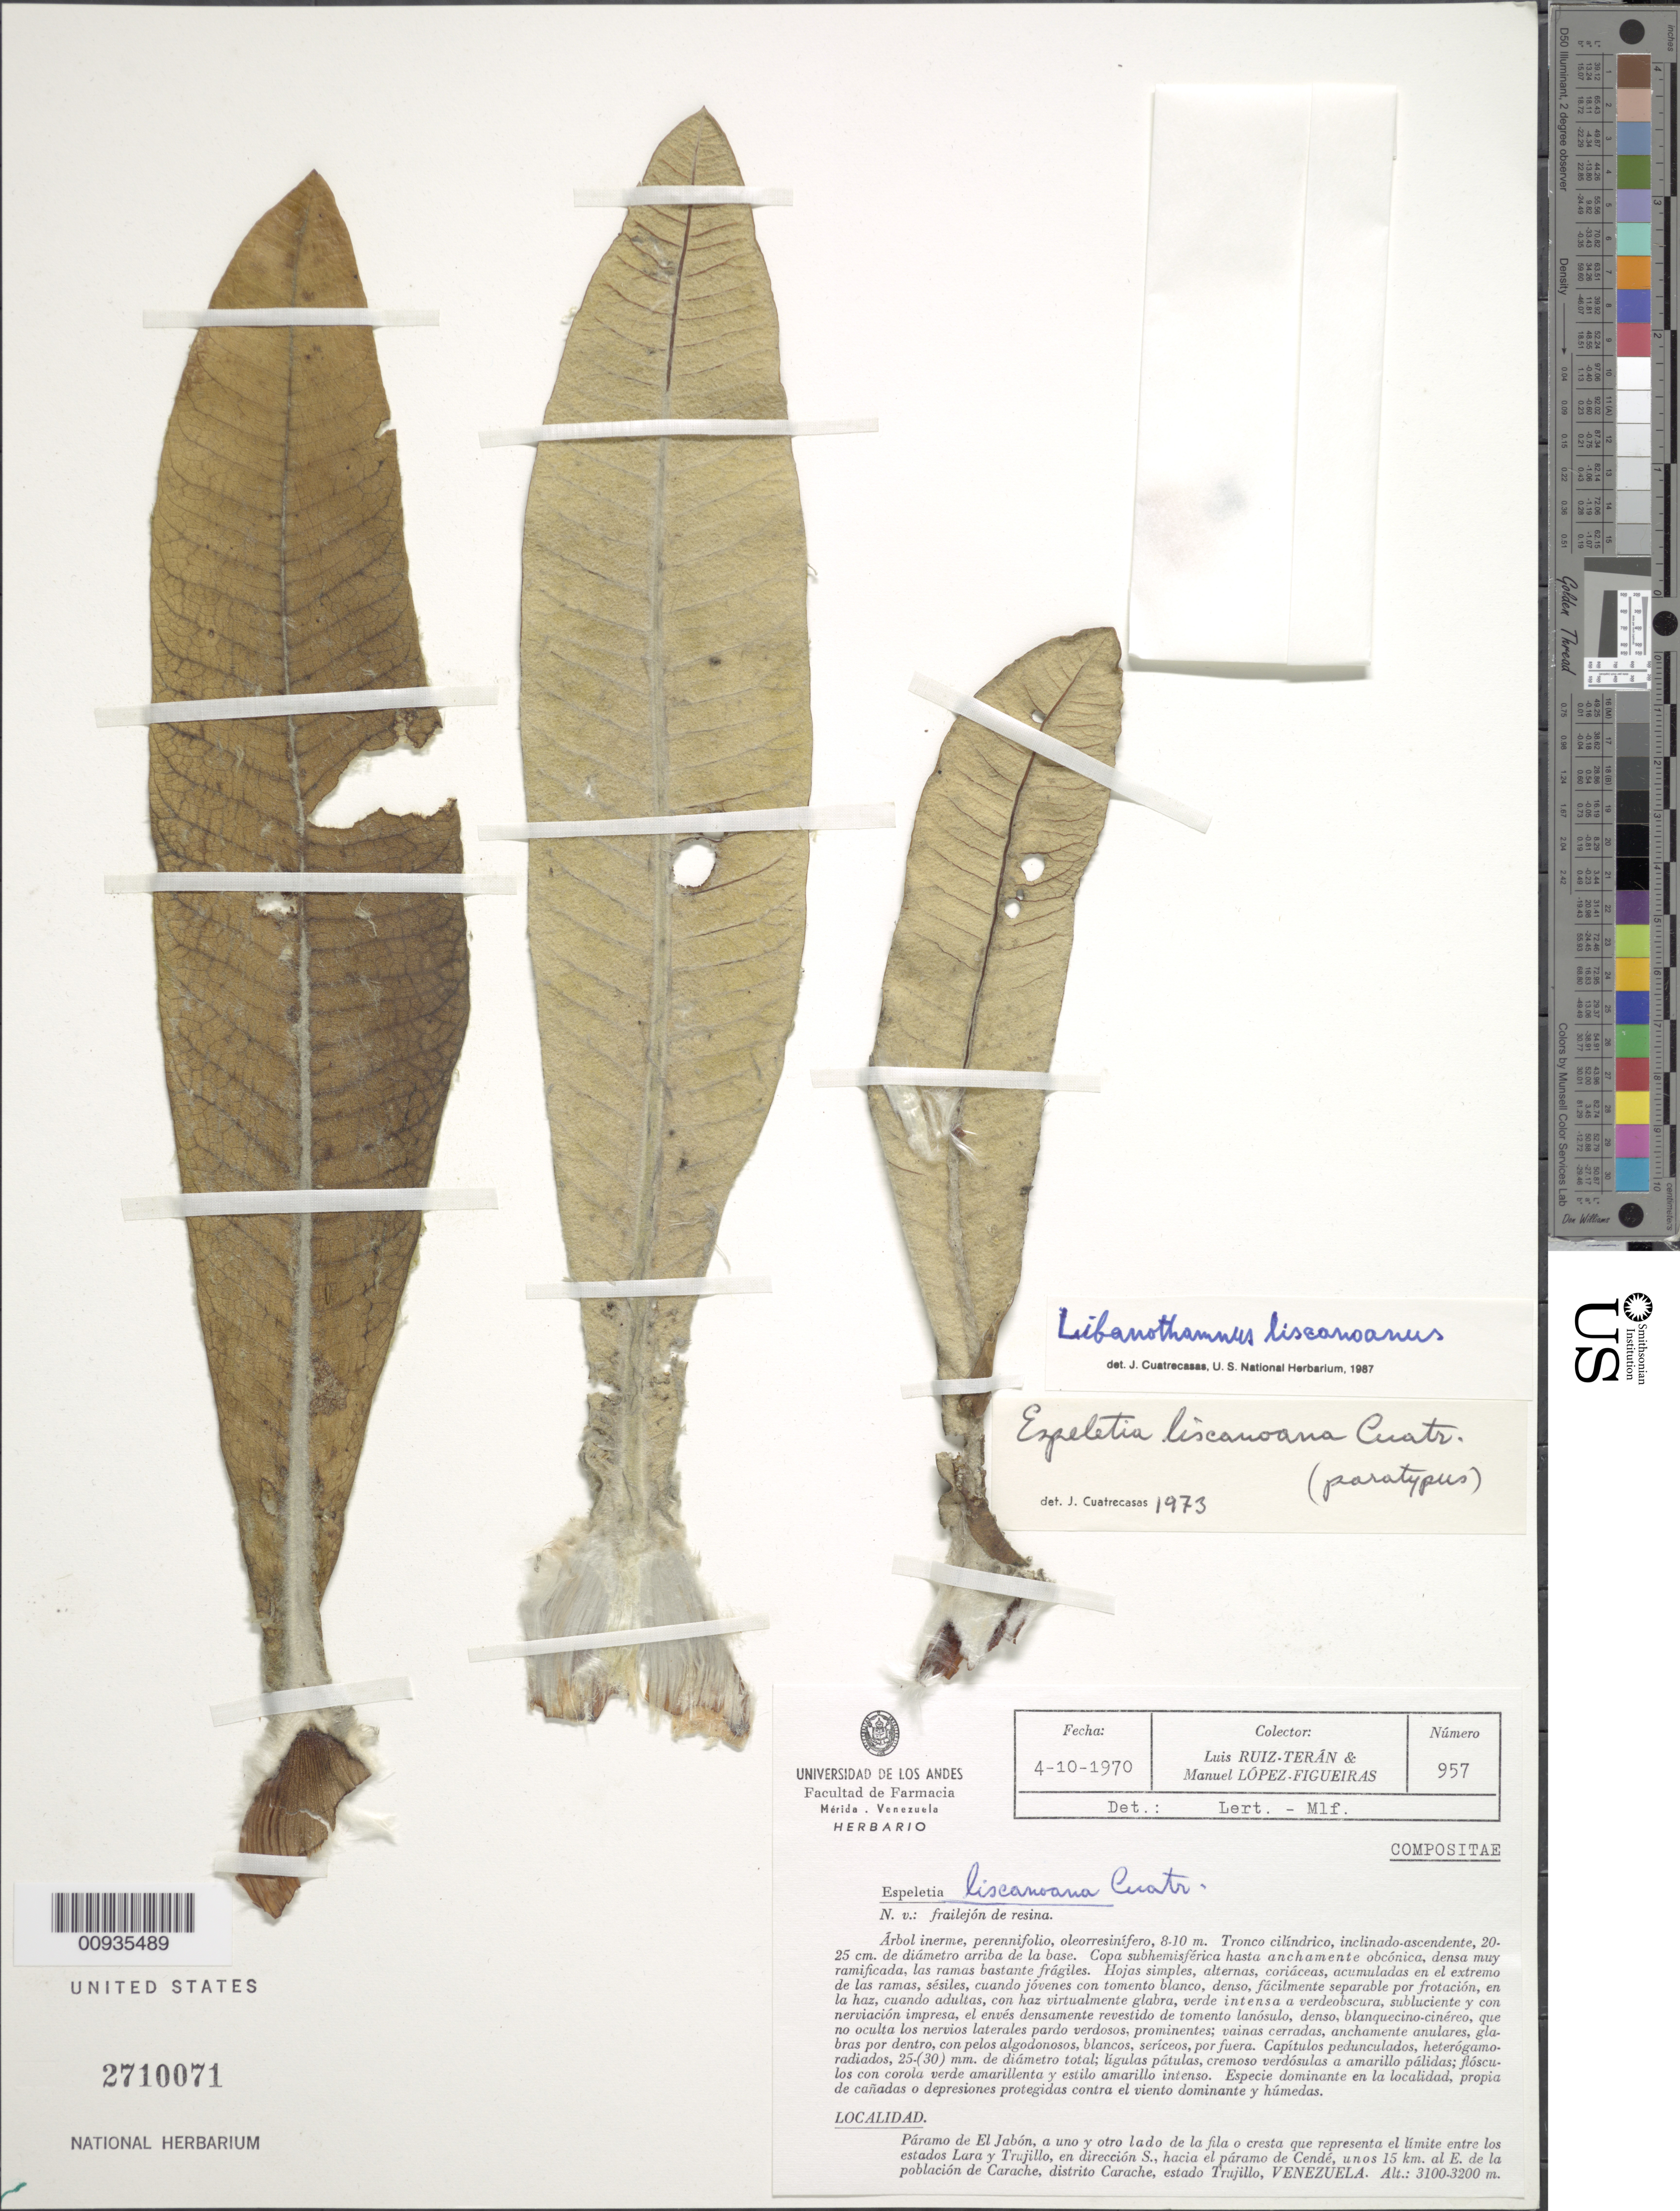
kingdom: Plantae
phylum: Tracheophyta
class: Magnoliopsida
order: Asterales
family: Asteraceae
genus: Libanothamnus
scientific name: Libanothamnus liscanoanus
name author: (Cuatrec.) Cuatrec.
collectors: L. E. Ruíz-Terán & M. López Figueiras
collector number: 957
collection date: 1970-10-04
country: Venezuela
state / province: Trujillo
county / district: Carache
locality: Páramo de El Jabón. A uno y otor lado de la fila o cresta que representa el límite entre los estados Lara y Trujillo, en dirección S., hacia el páramo de Cendé, unos 15 km al E de la población de Carache.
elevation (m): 3100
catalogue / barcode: US 2710071